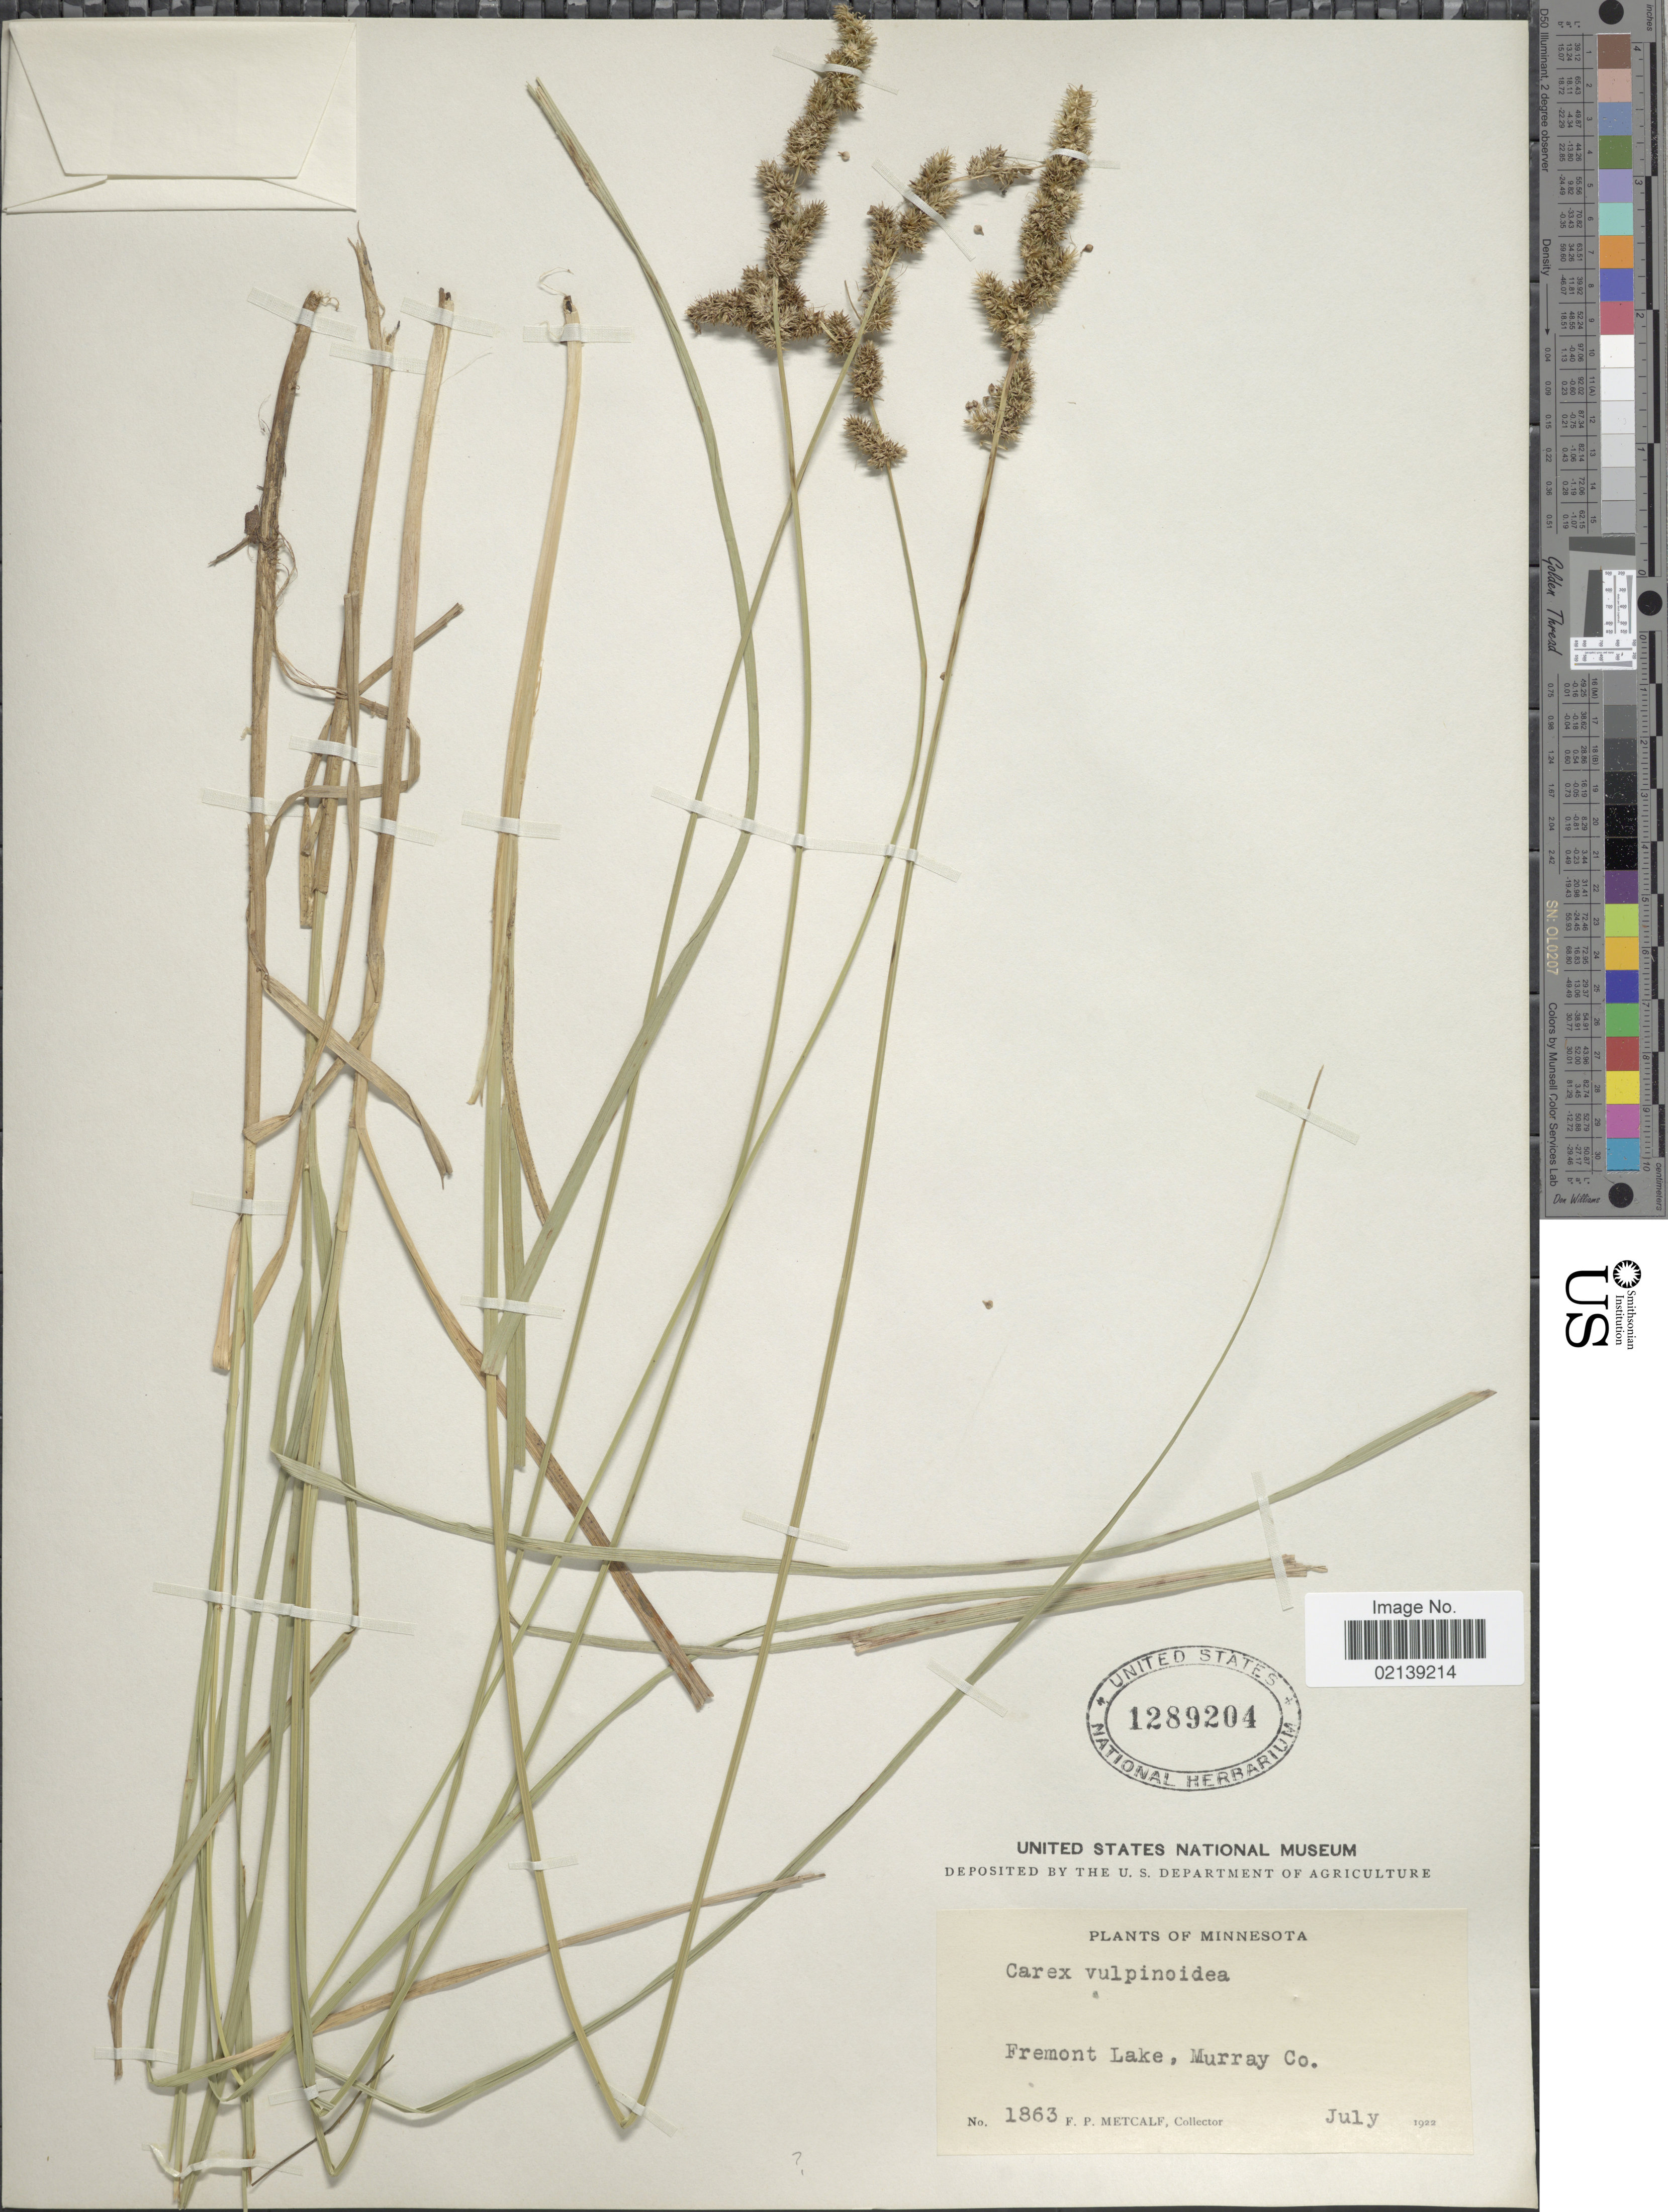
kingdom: Plantae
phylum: Tracheophyta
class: Liliopsida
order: Poales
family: Cyperaceae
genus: Carex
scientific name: Carex vulpinoidea Michx.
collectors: F. Metcalf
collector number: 1863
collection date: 1922-07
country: United States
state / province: Minnesota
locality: Fremont Lake, Murray Co.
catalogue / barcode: US 1289204